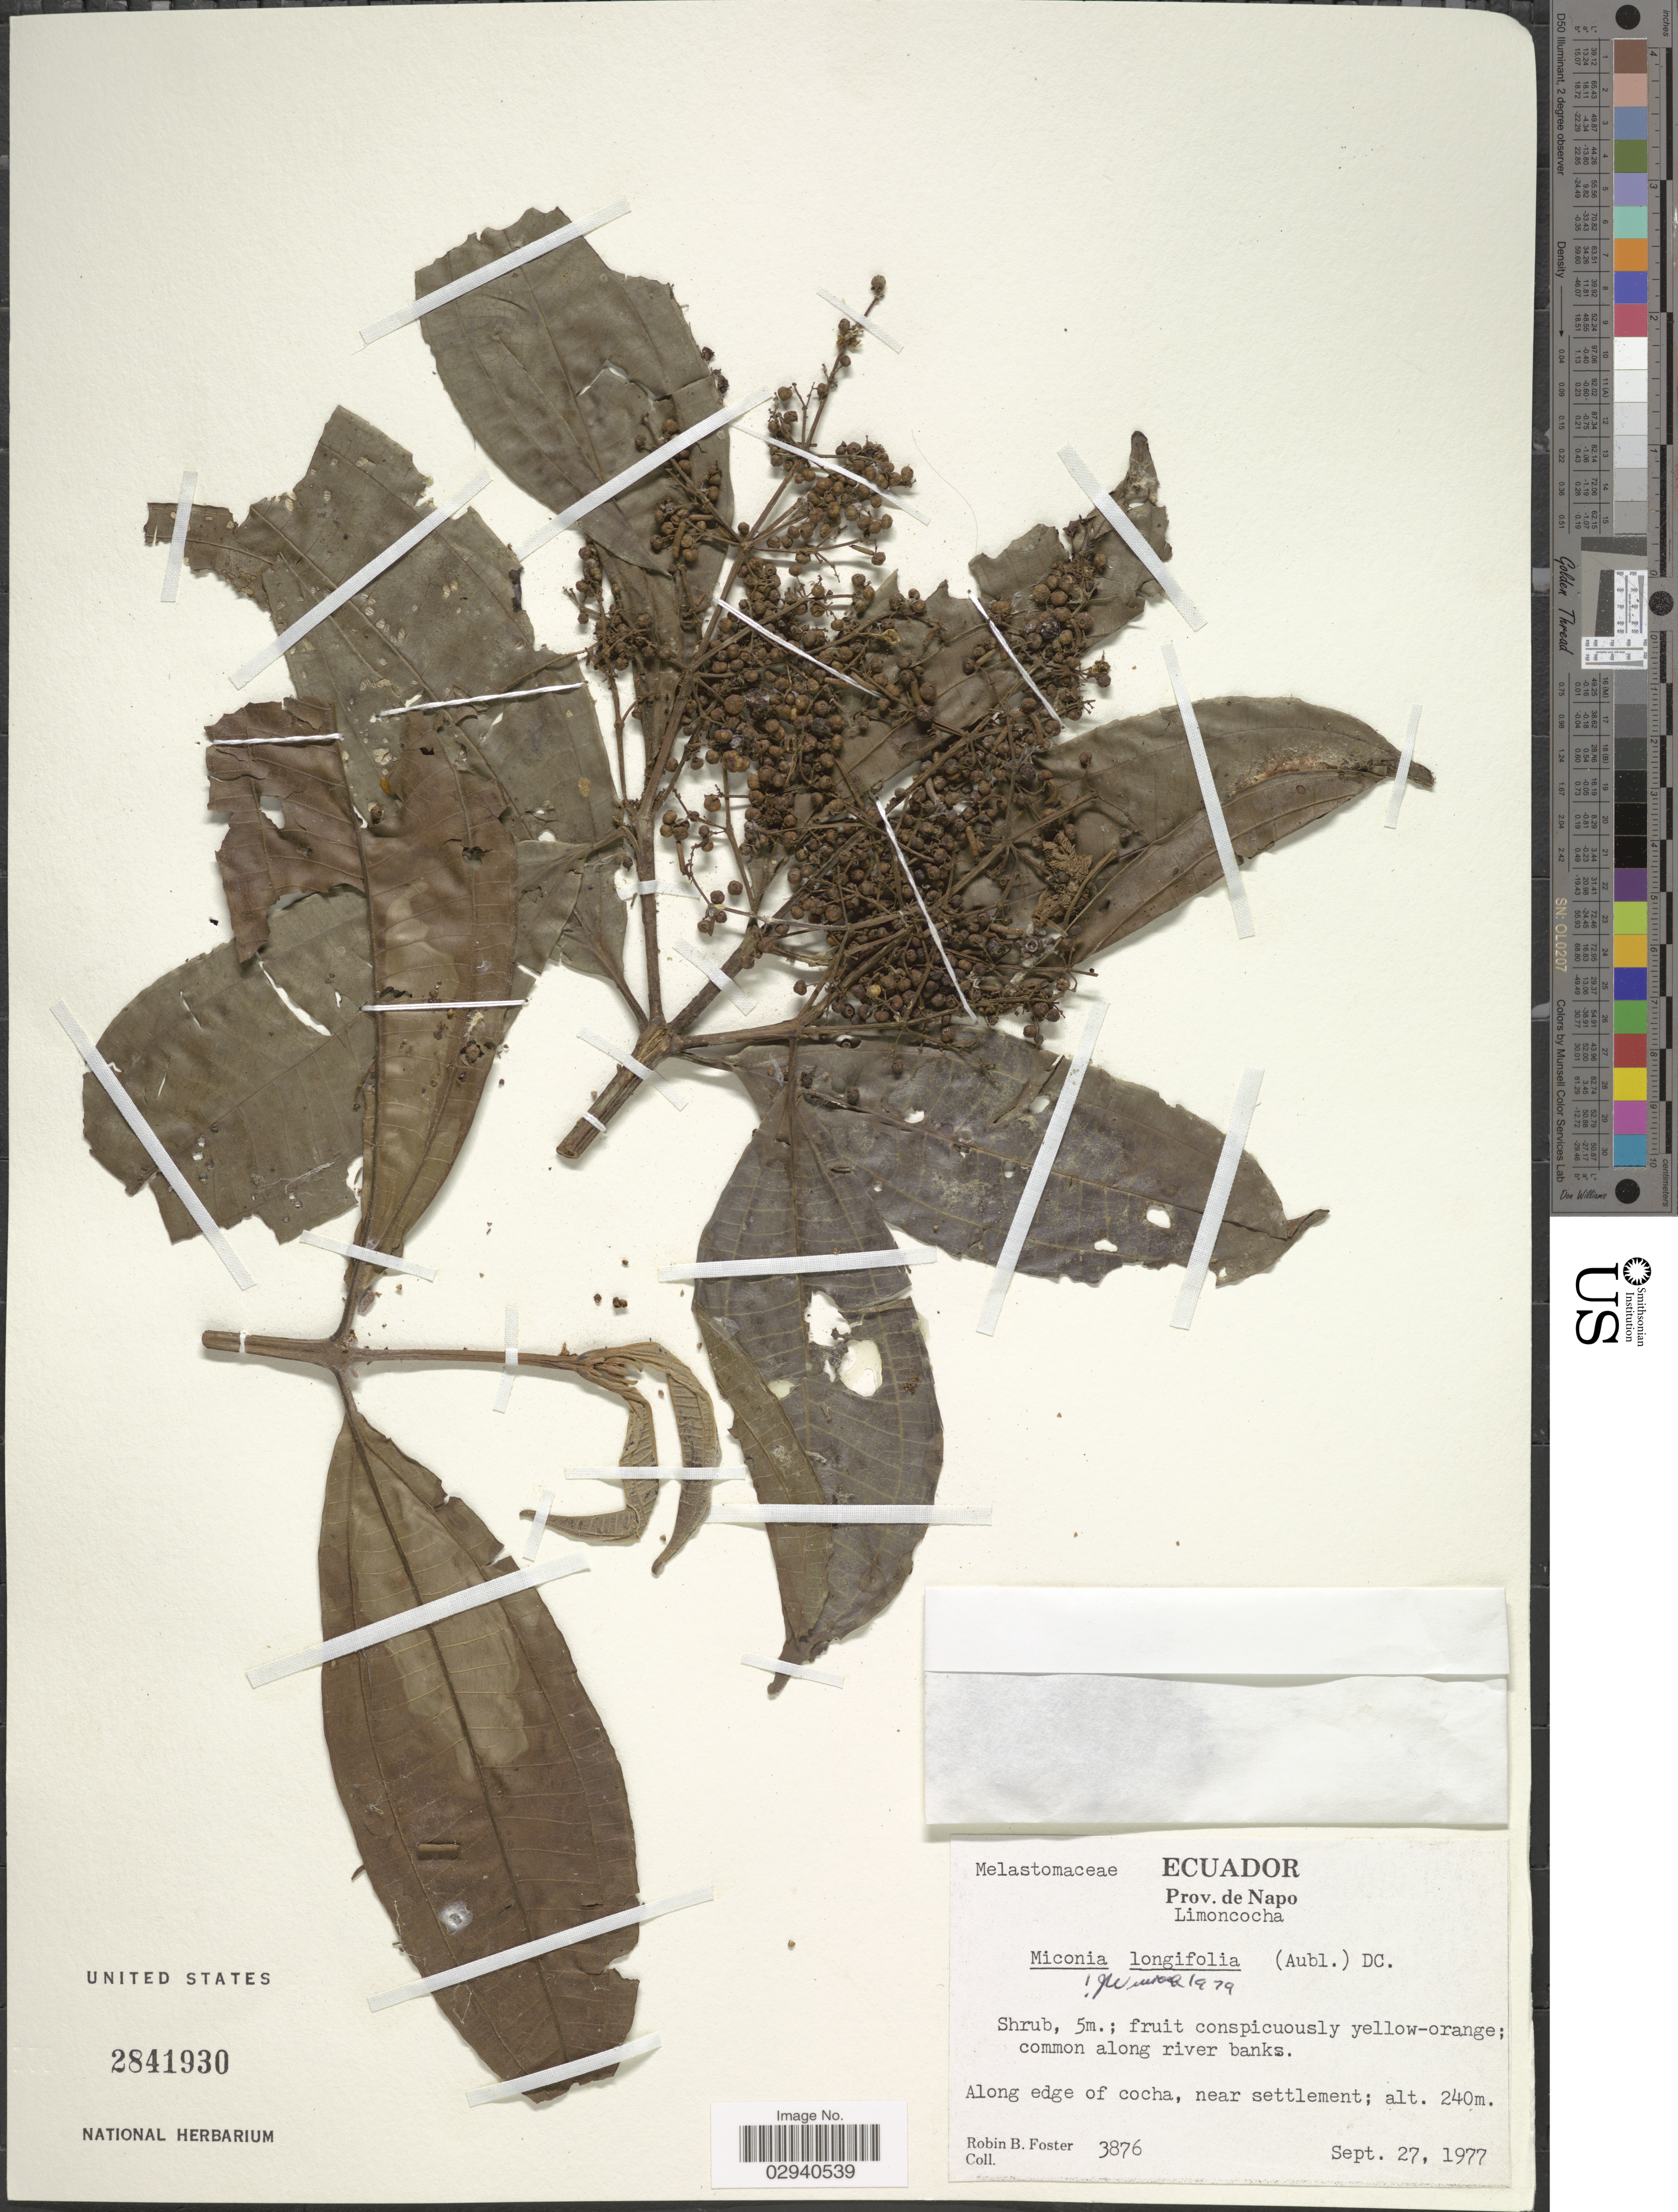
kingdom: Plantae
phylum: Tracheophyta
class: Magnoliopsida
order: Myrtales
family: Melastomataceae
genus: Miconia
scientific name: Miconia longifolia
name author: (Aubl.) DC.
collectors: R. B. Foster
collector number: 3876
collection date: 1977-09-27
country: Ecuador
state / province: Napo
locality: Limoncocha. Along edge of cocha, near settlement.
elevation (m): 240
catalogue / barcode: US 2841930